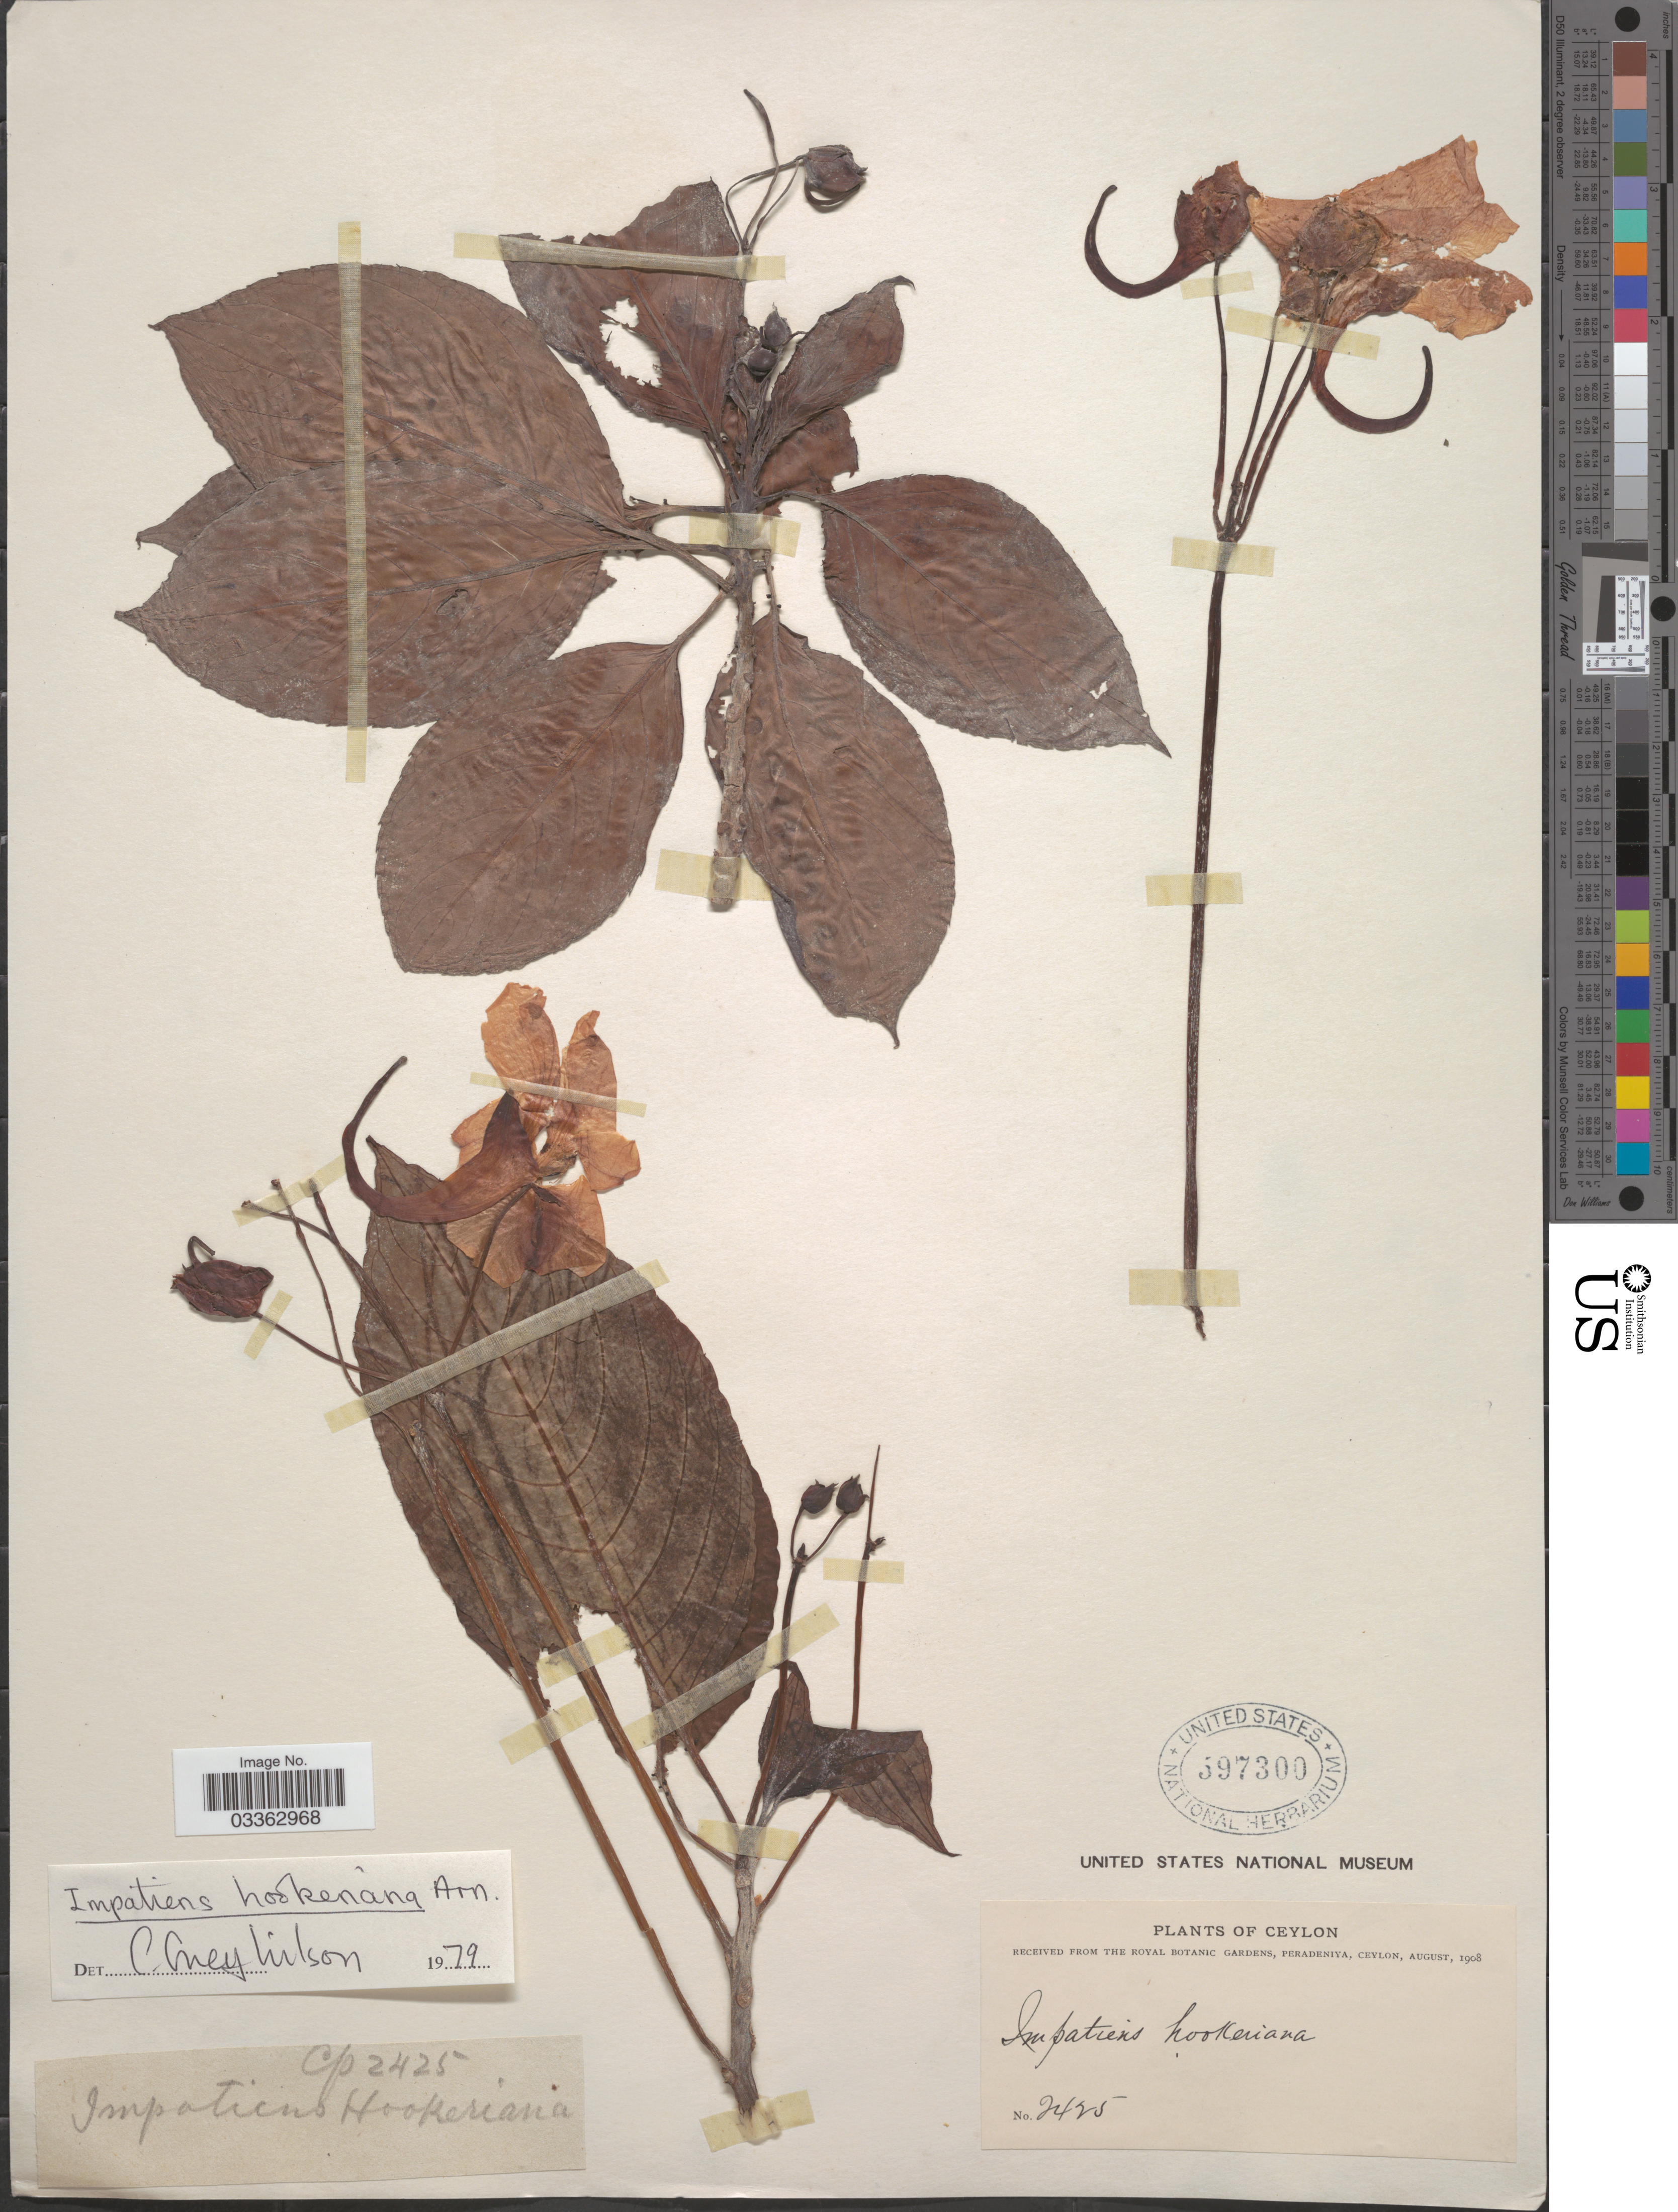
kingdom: Plantae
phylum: Tracheophyta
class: Magnoliopsida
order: Ericales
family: Balsaminaceae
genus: Impatiens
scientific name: Impatiens hookeriana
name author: H. Lév.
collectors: ex herb. Royal Botanic Gardens, Peradeniya, Ceylon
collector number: CP2425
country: Sri Lanka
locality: Ceylon.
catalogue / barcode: US 597300